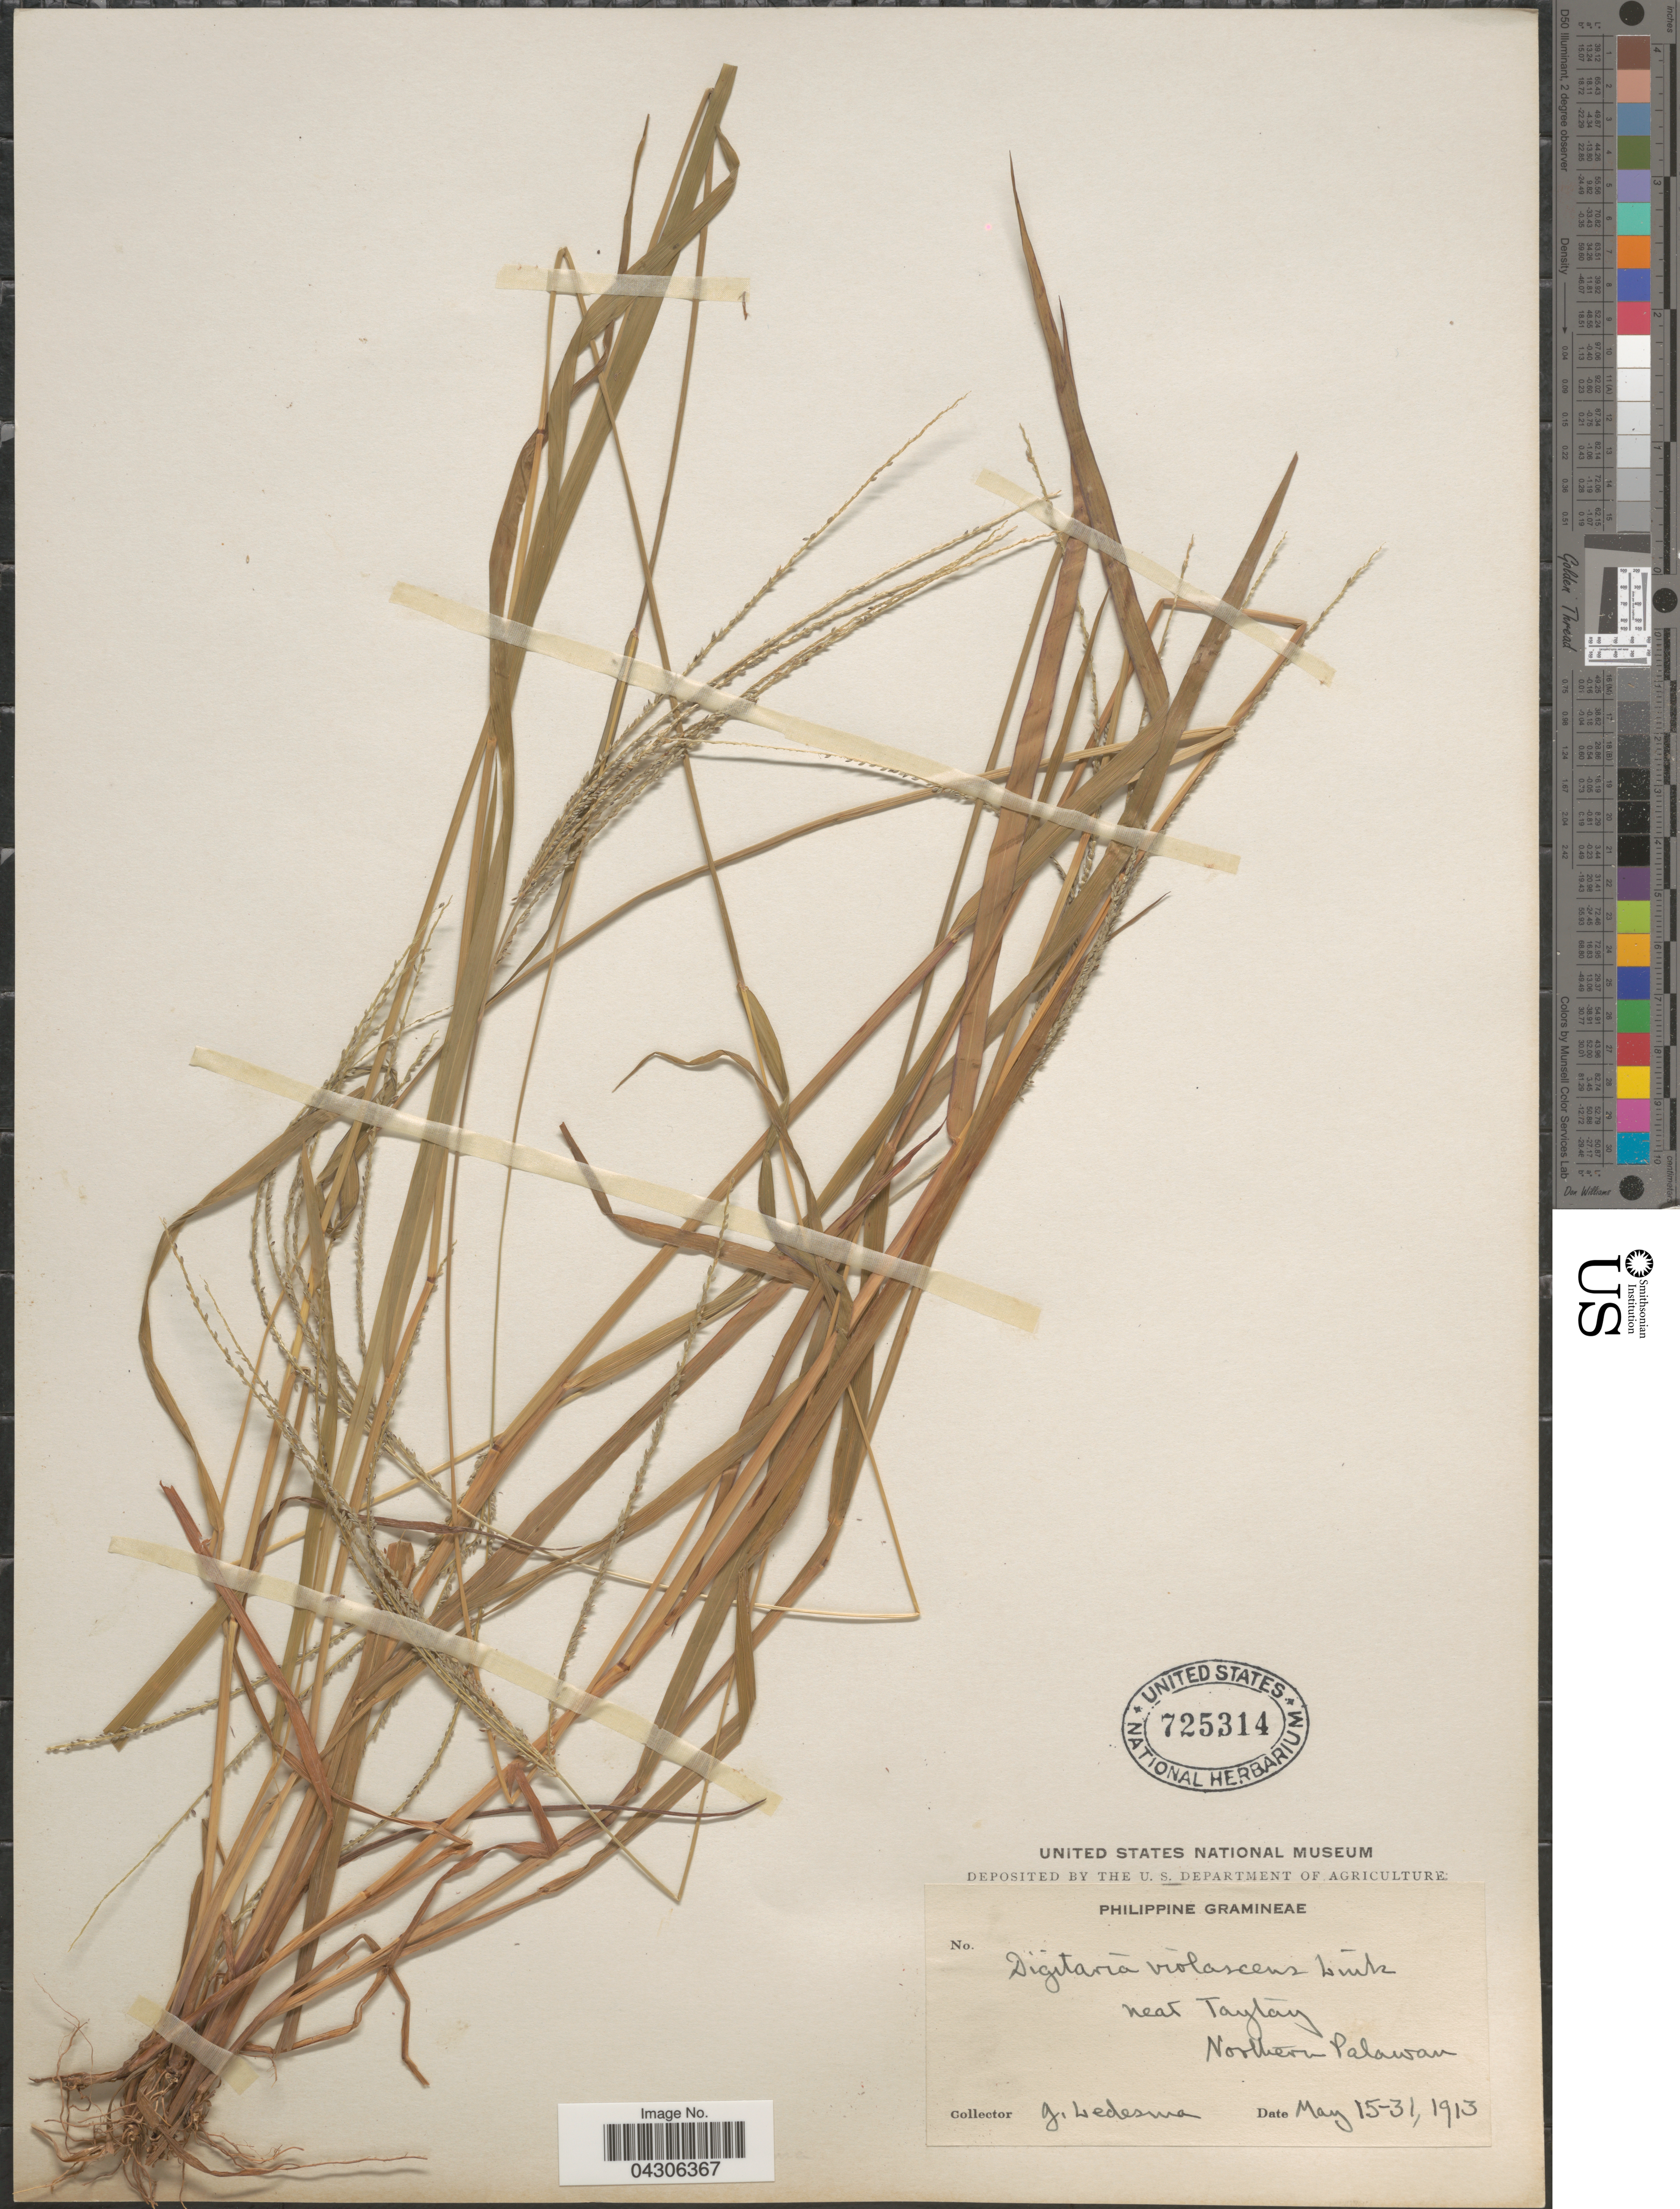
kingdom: Plantae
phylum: Tracheophyta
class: Liliopsida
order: Poales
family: Poaceae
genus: Digitaria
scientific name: Digitaria violascens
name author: Link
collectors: G. Ledesma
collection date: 1913-05-15/1913-05-31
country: Philippines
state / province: Mimaropa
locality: Near Taytay. Northern Palawan.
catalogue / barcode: US 725314